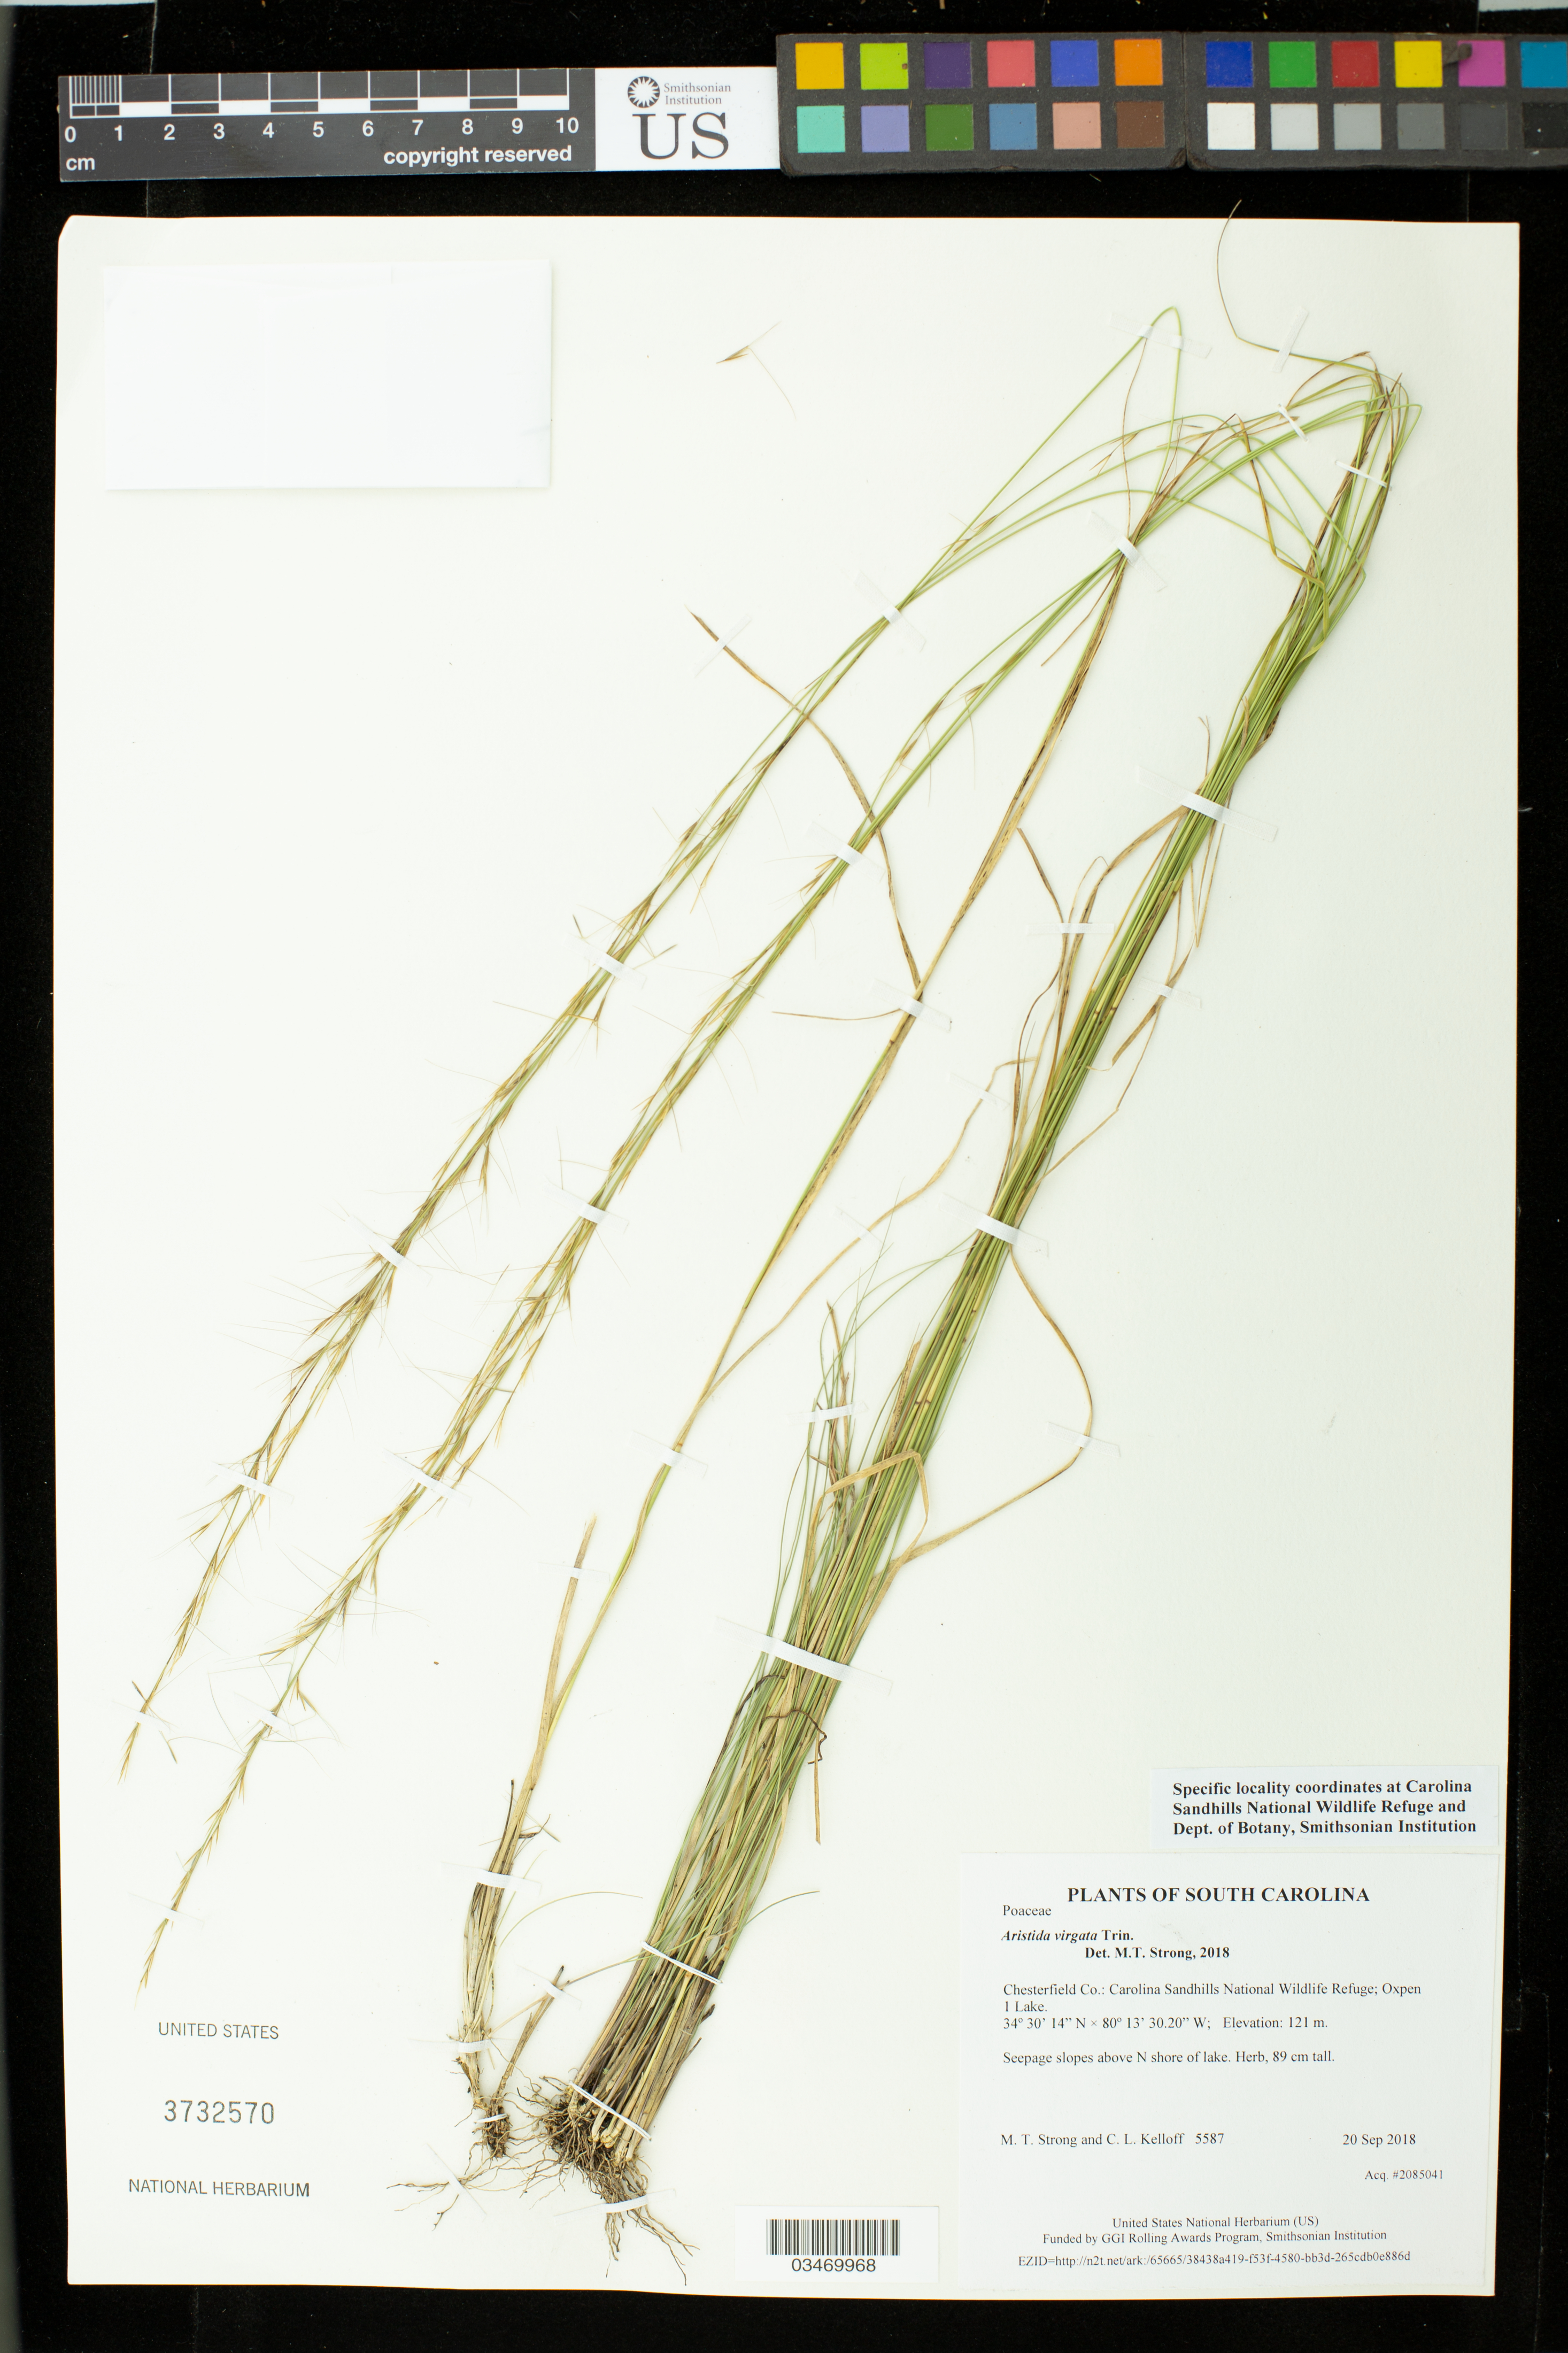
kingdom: Plantae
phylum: Tracheophyta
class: Liliopsida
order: Poales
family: Poaceae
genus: Aristida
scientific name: Aristida virgata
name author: Trin.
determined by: Strong, M. T., (US), Smithsonian Institution - National Museum of Natural History (UNITED STATES)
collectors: M. T. Strong & C. L. Kelloff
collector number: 5587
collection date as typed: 20 Sep 2018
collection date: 2018-09-20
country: United States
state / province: South Carolina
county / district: Chesterfield Co.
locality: Carolina Sandhills National Wildlife Refuge; Oxpen 1 seepage slopes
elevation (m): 121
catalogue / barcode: US 3732570